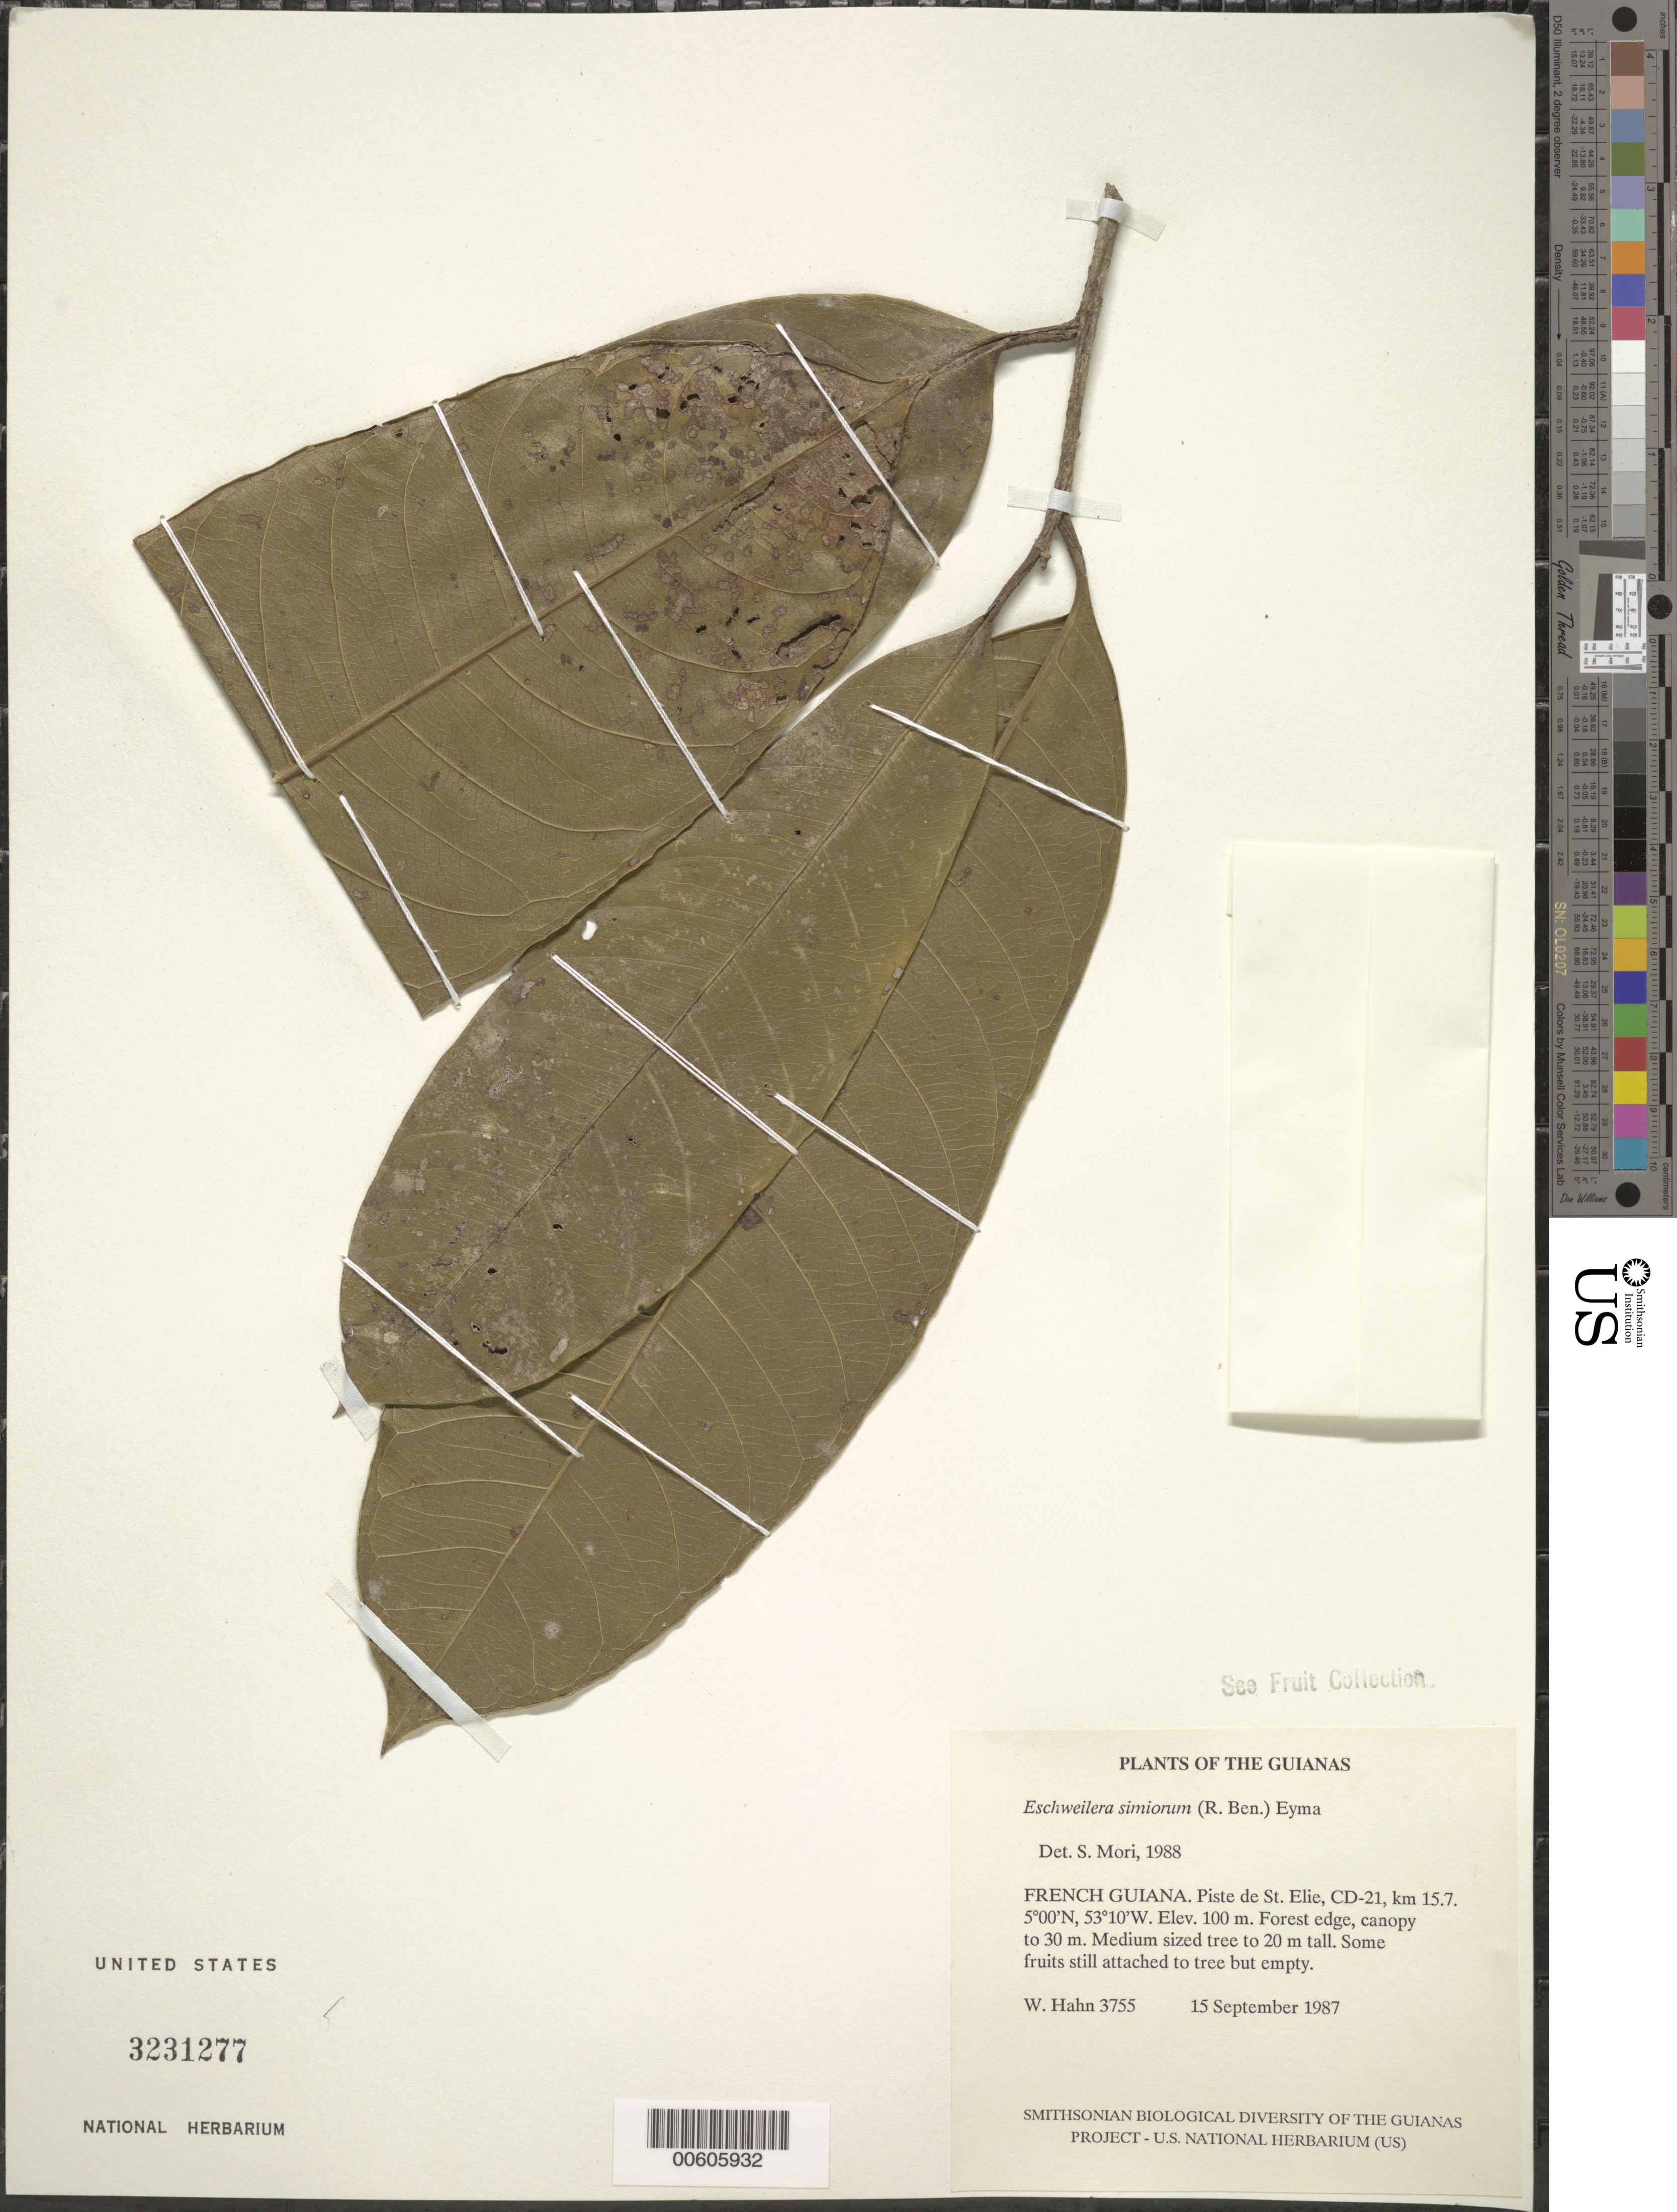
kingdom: Plantae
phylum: Tracheophyta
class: Magnoliopsida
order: Ericales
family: Lecythidaceae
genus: Eschweilera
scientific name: Eschweilera simiorum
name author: (Benoist) Eyma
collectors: W. Hahn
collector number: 3755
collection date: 1987-09-15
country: French Guiana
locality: Guianas. French Guiana. Piste de St. Elie, CD-21, km 15.7.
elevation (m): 100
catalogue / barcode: US 3231277